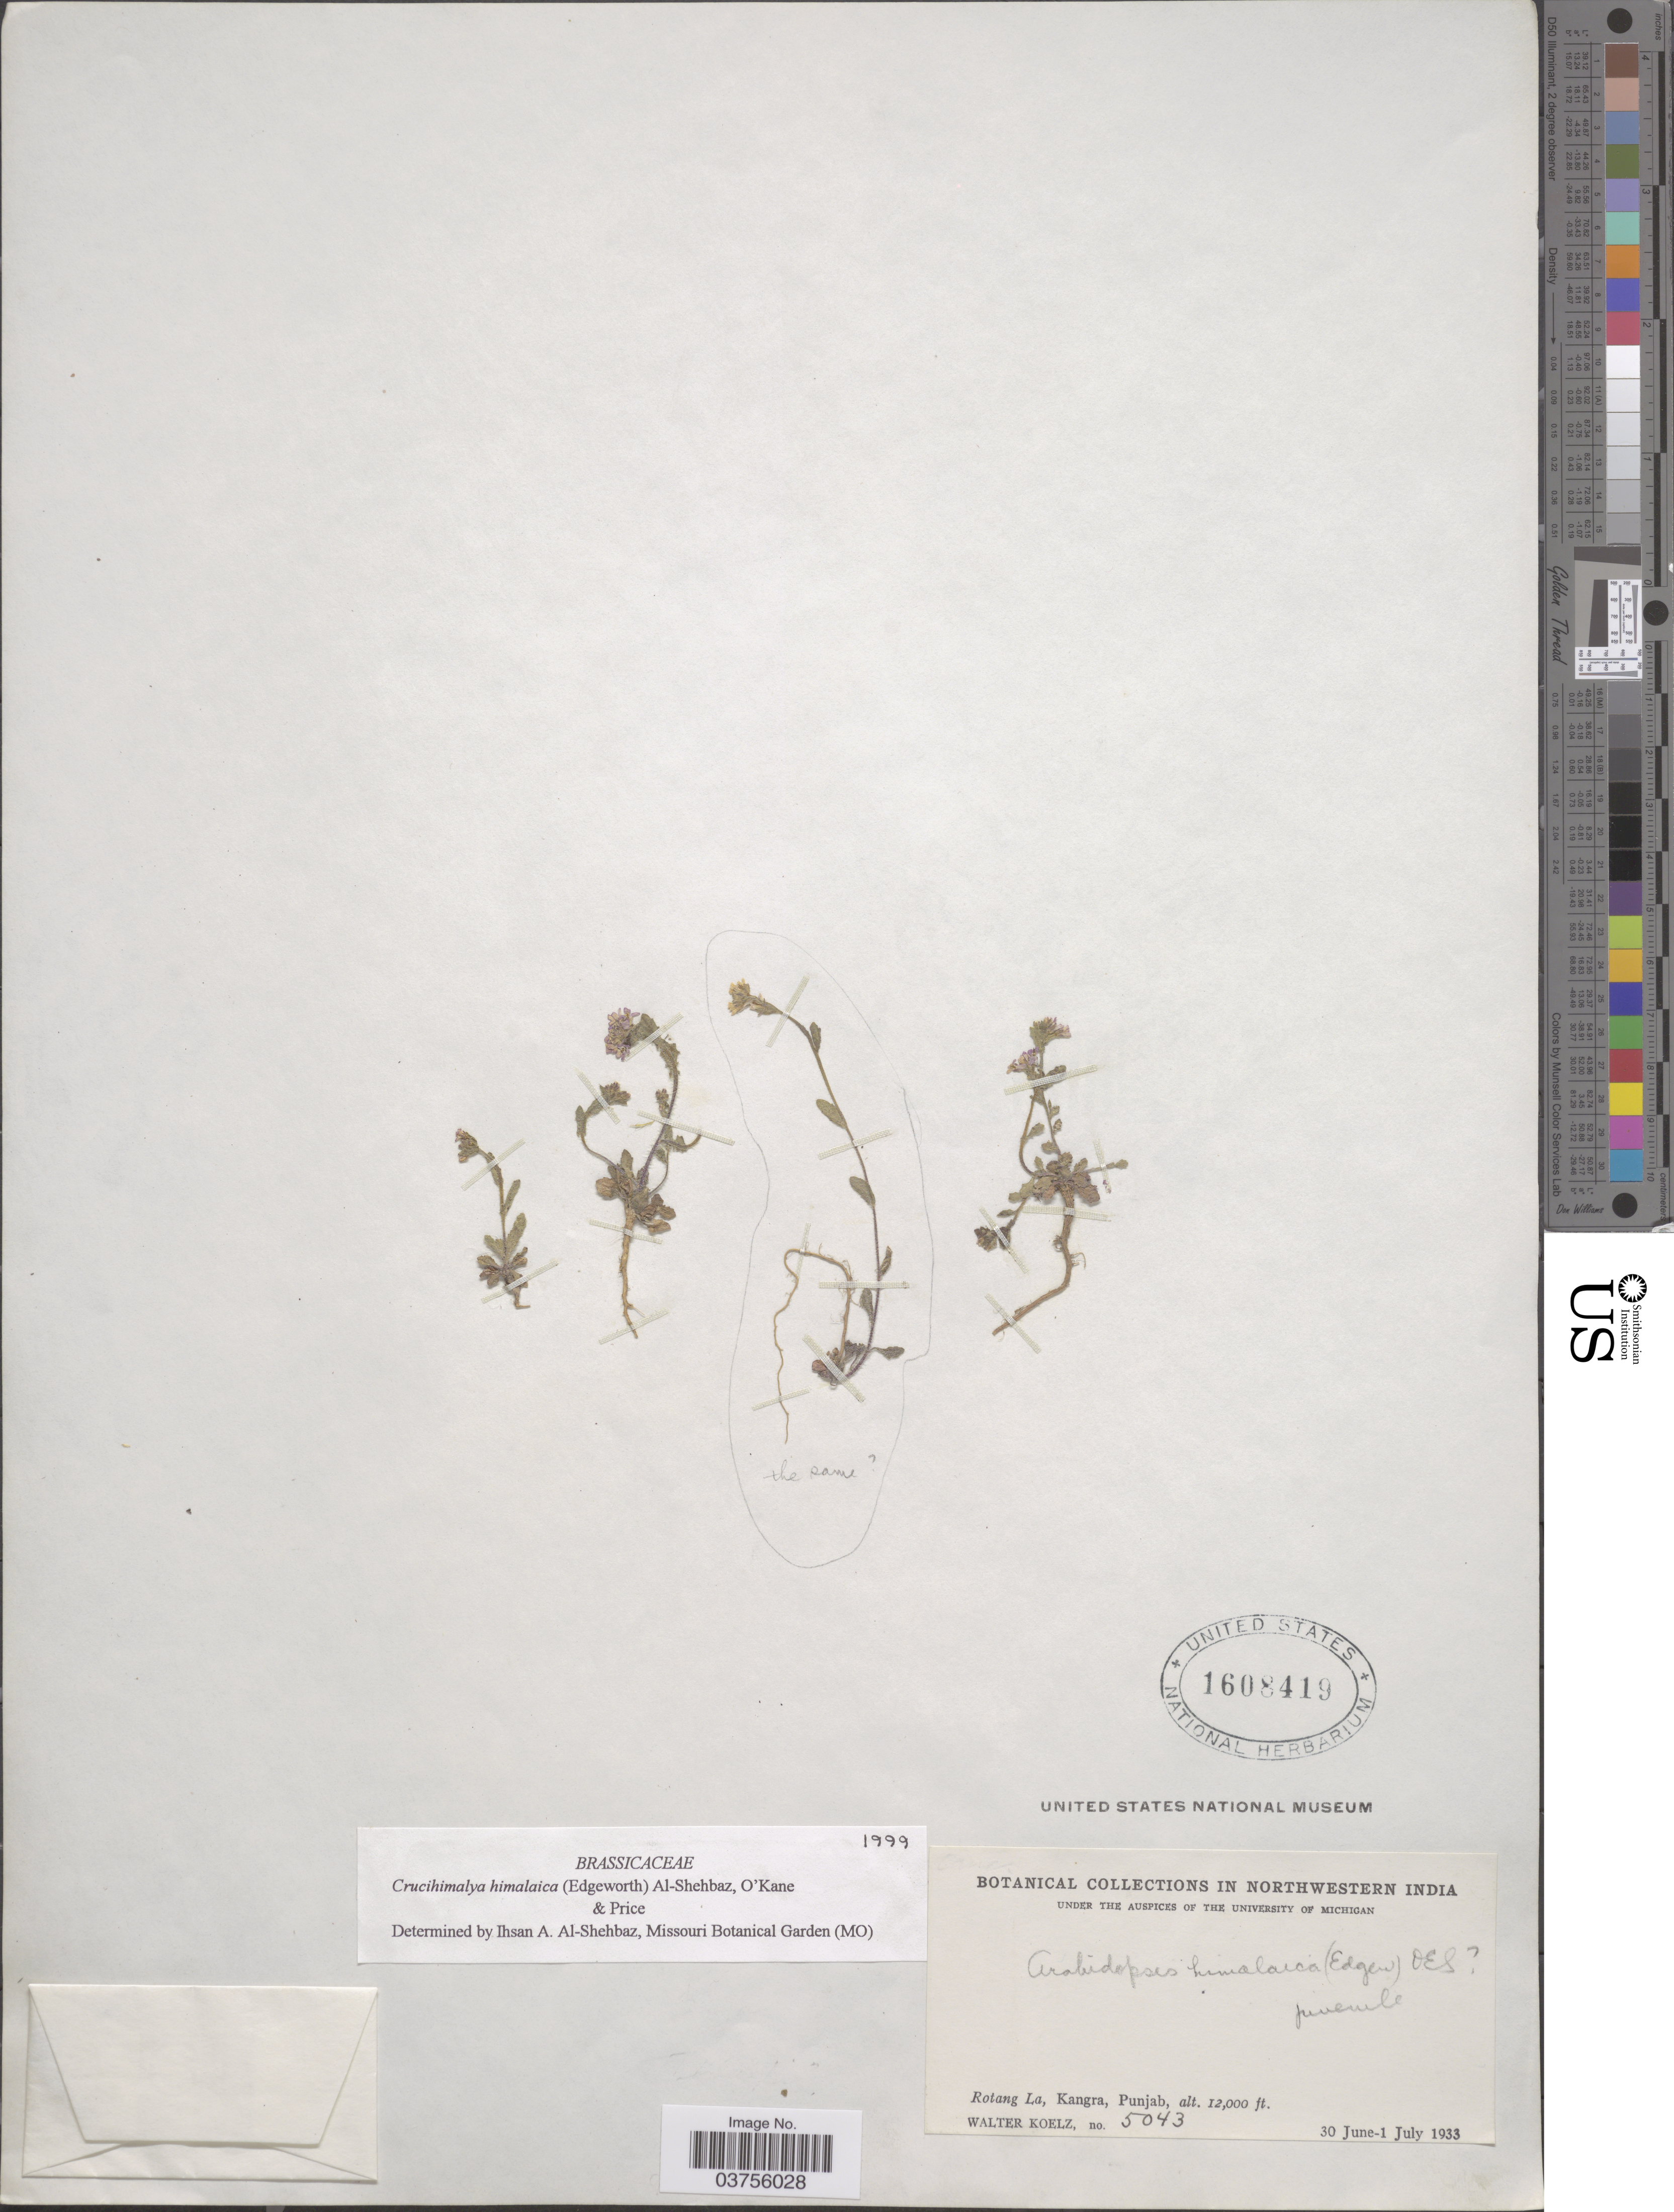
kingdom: Plantae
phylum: Tracheophyta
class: Magnoliopsida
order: Brassicales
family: Brassicaceae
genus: Crucihimalaya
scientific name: Crucihimalaya himalaica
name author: (Edgew.) Al-Shehbaz et al.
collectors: W. N. Koelz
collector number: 5043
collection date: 1933-06-30/1933-07-01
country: India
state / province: Punjab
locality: Northwestern India. Rotang La, Kangra.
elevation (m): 3658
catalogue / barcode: US 1608419